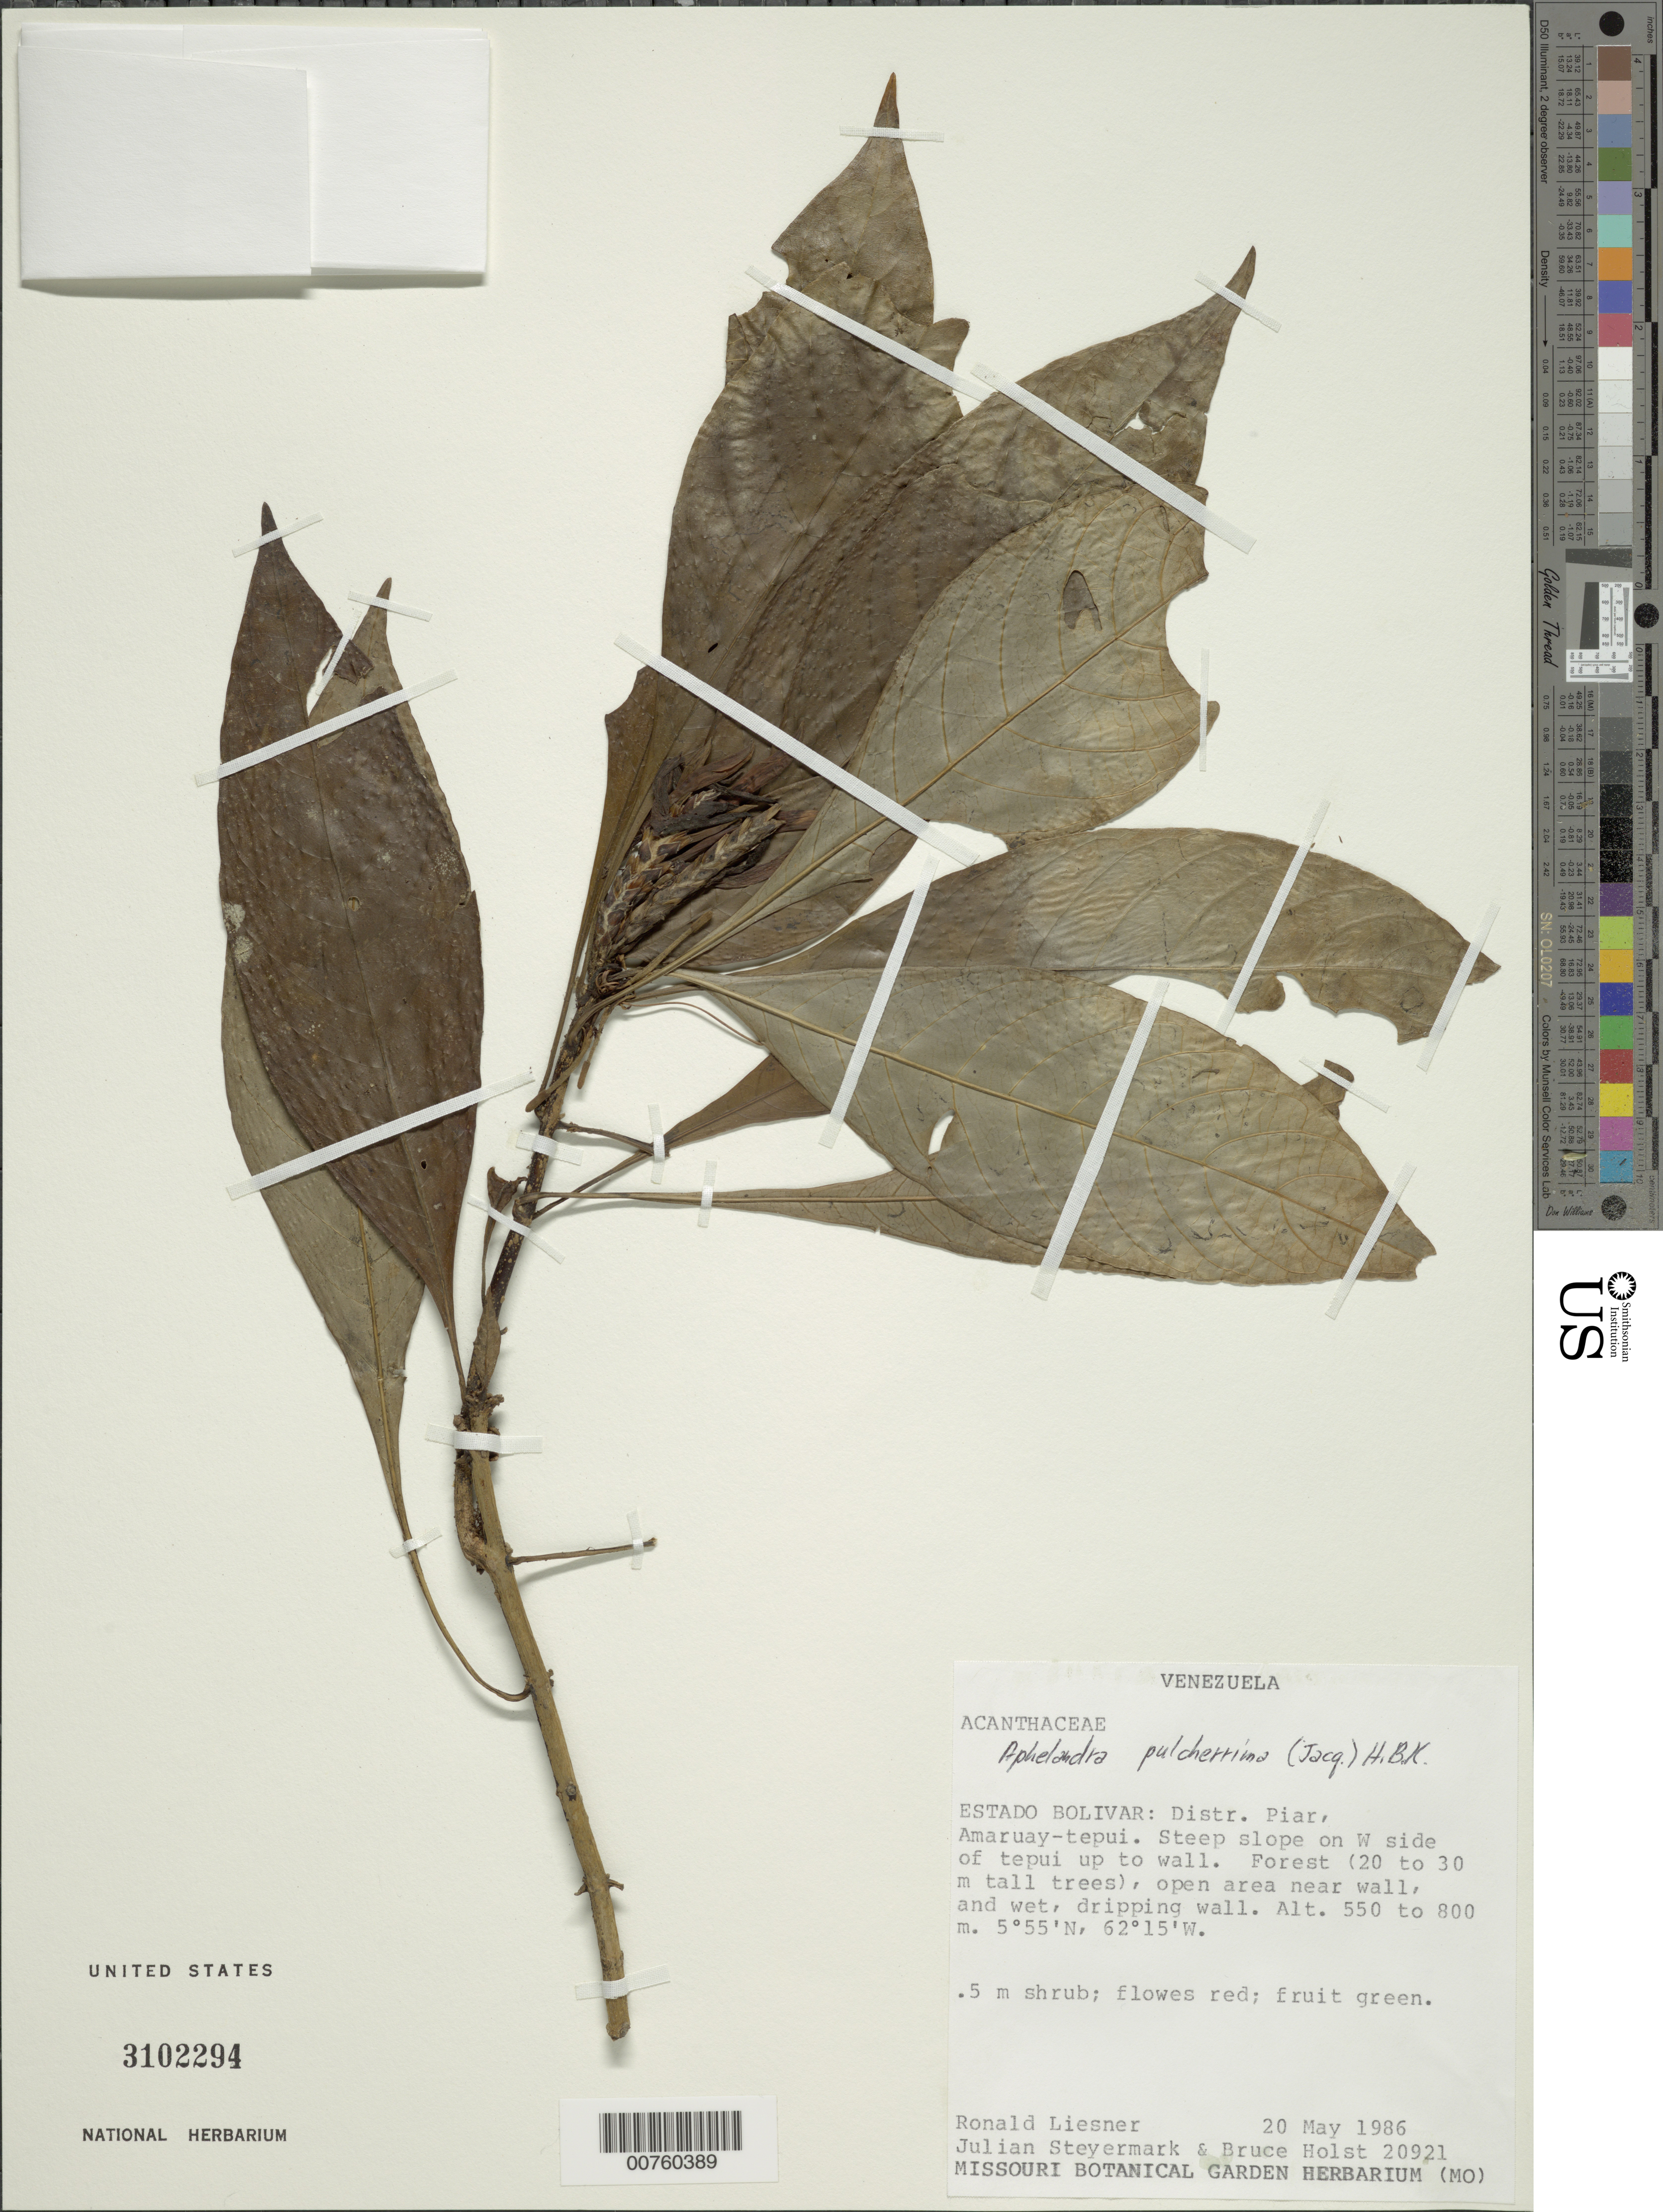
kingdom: Plantae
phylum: Tracheophyta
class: Magnoliopsida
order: Lamiales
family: Acanthaceae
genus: Aphelandra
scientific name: Aphelandra pulcherrima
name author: (Jacq.) Kunth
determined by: Wasshausen, Dieter C., (BOT), Smithsonian Institution - National Museum of Natural History (UNITED STATES)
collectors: R. L. Liesner, J. Steyermark & B. Holst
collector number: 20921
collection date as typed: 20-May-86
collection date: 1986-05-20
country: Venezuela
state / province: Bolívar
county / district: Piar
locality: Amaruay-tepuí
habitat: Forest; open area near wet dripping wall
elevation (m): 550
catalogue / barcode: US 3102294